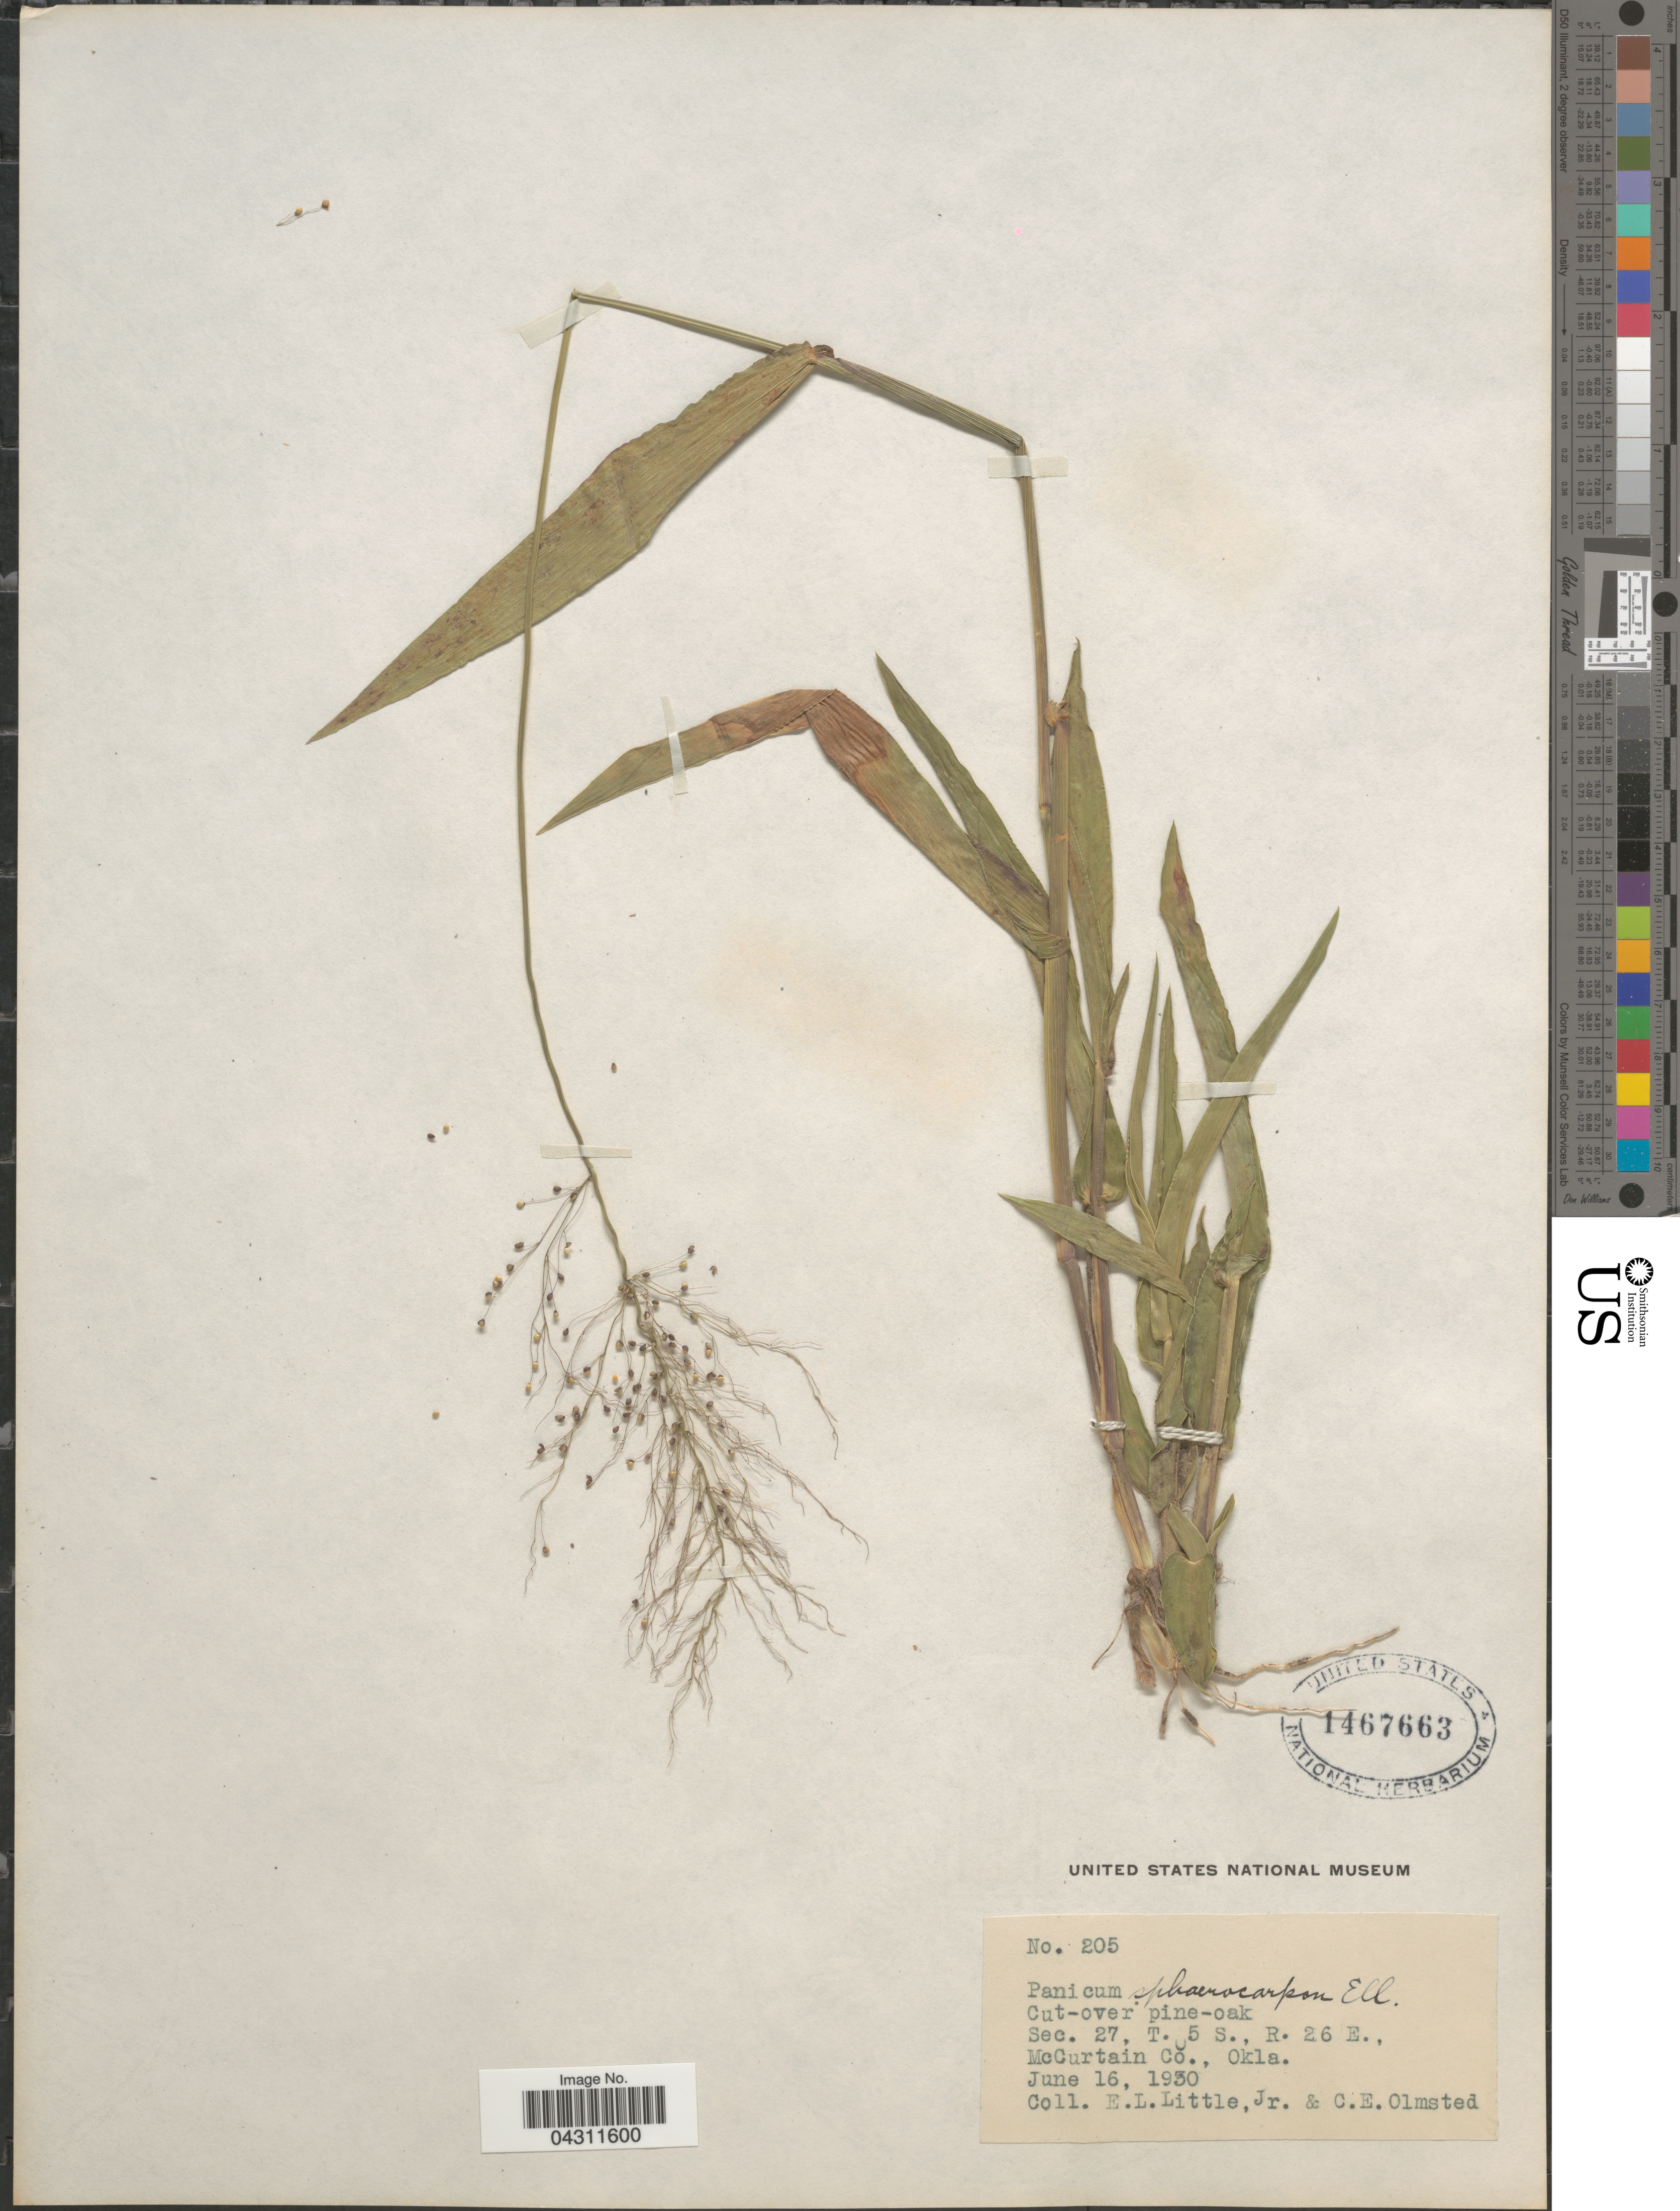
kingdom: Plantae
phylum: Tracheophyta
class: Liliopsida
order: Poales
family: Poaceae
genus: Dichanthelium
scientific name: Dichanthelium strigosum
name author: (Muhl. ex Elliott) Freckmann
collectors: E. L. Little & C. Olmsted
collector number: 205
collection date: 1930-06-16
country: United States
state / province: Oklahoma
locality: Sec. 27, T. 5 S., R. 26 E., McCurtain Co.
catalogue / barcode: US 1467663